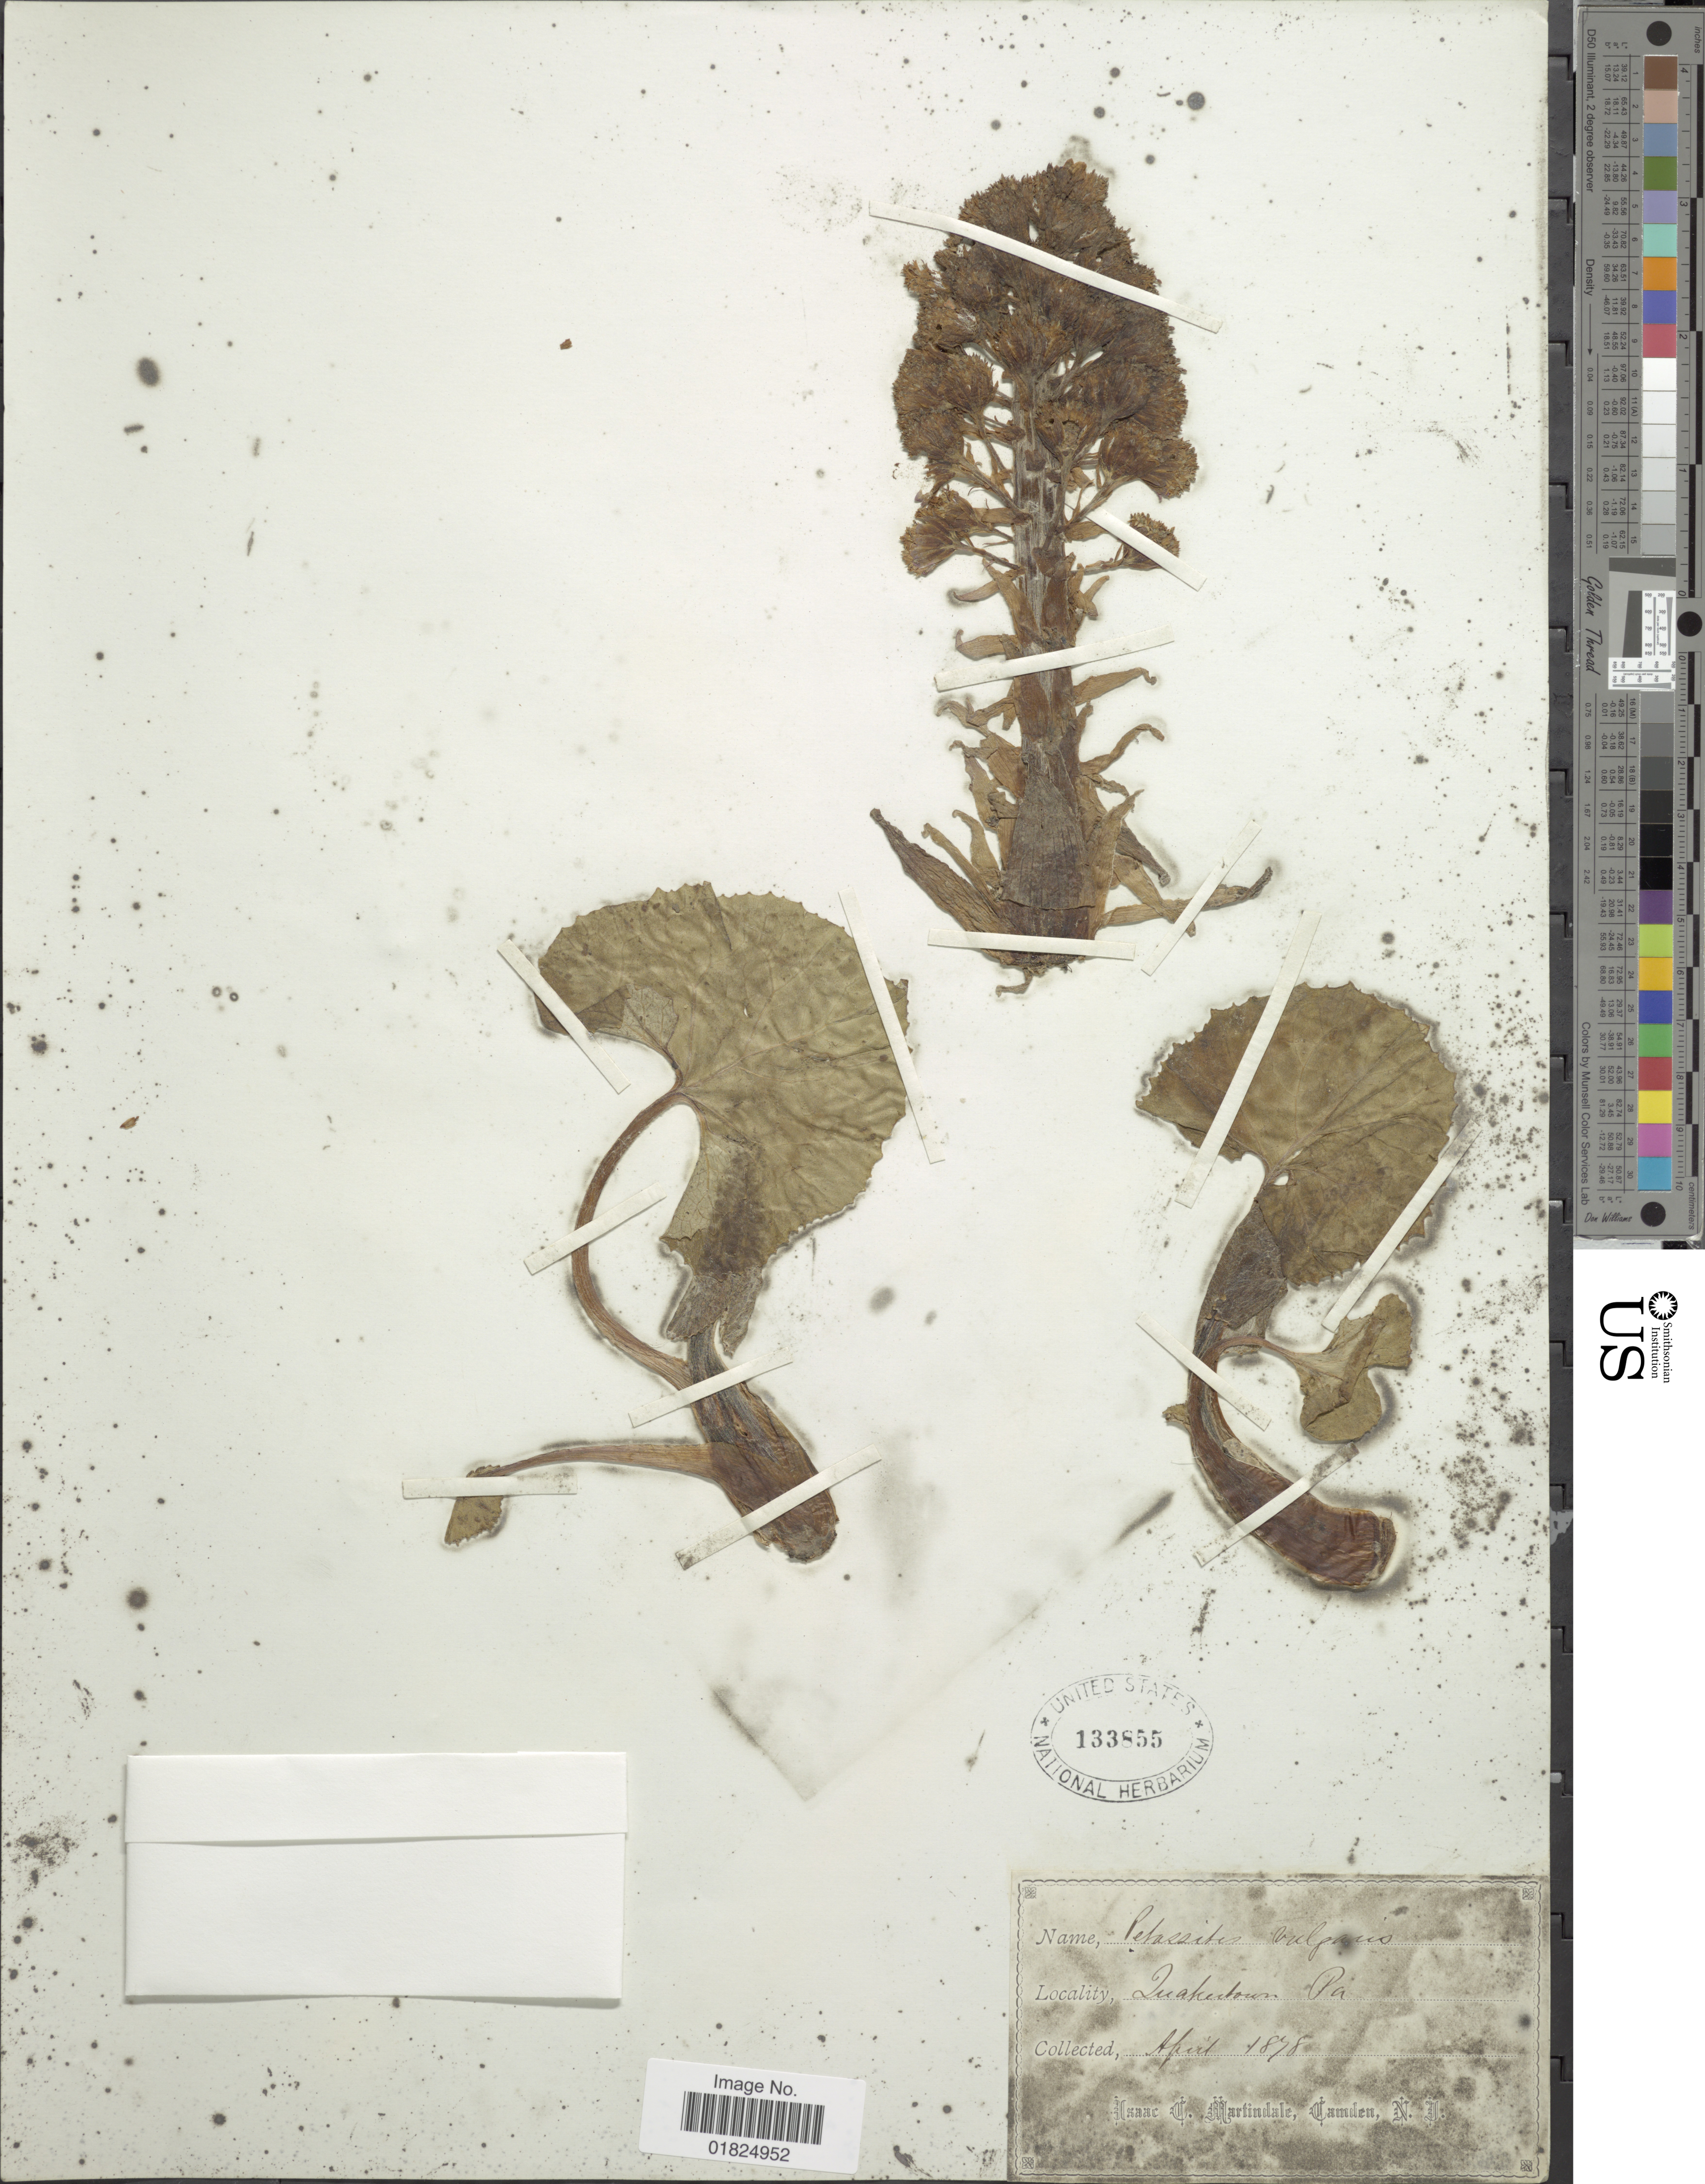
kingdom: Plantae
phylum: Tracheophyta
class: Magnoliopsida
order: Asterales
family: Asteraceae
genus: Petasites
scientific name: Petasites hybridus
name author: (L.) G. Gaertn. et al.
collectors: I. C. Martindale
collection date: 1878-04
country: United States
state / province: Pennsylvania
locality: Quakertown Pa.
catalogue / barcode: US 133855